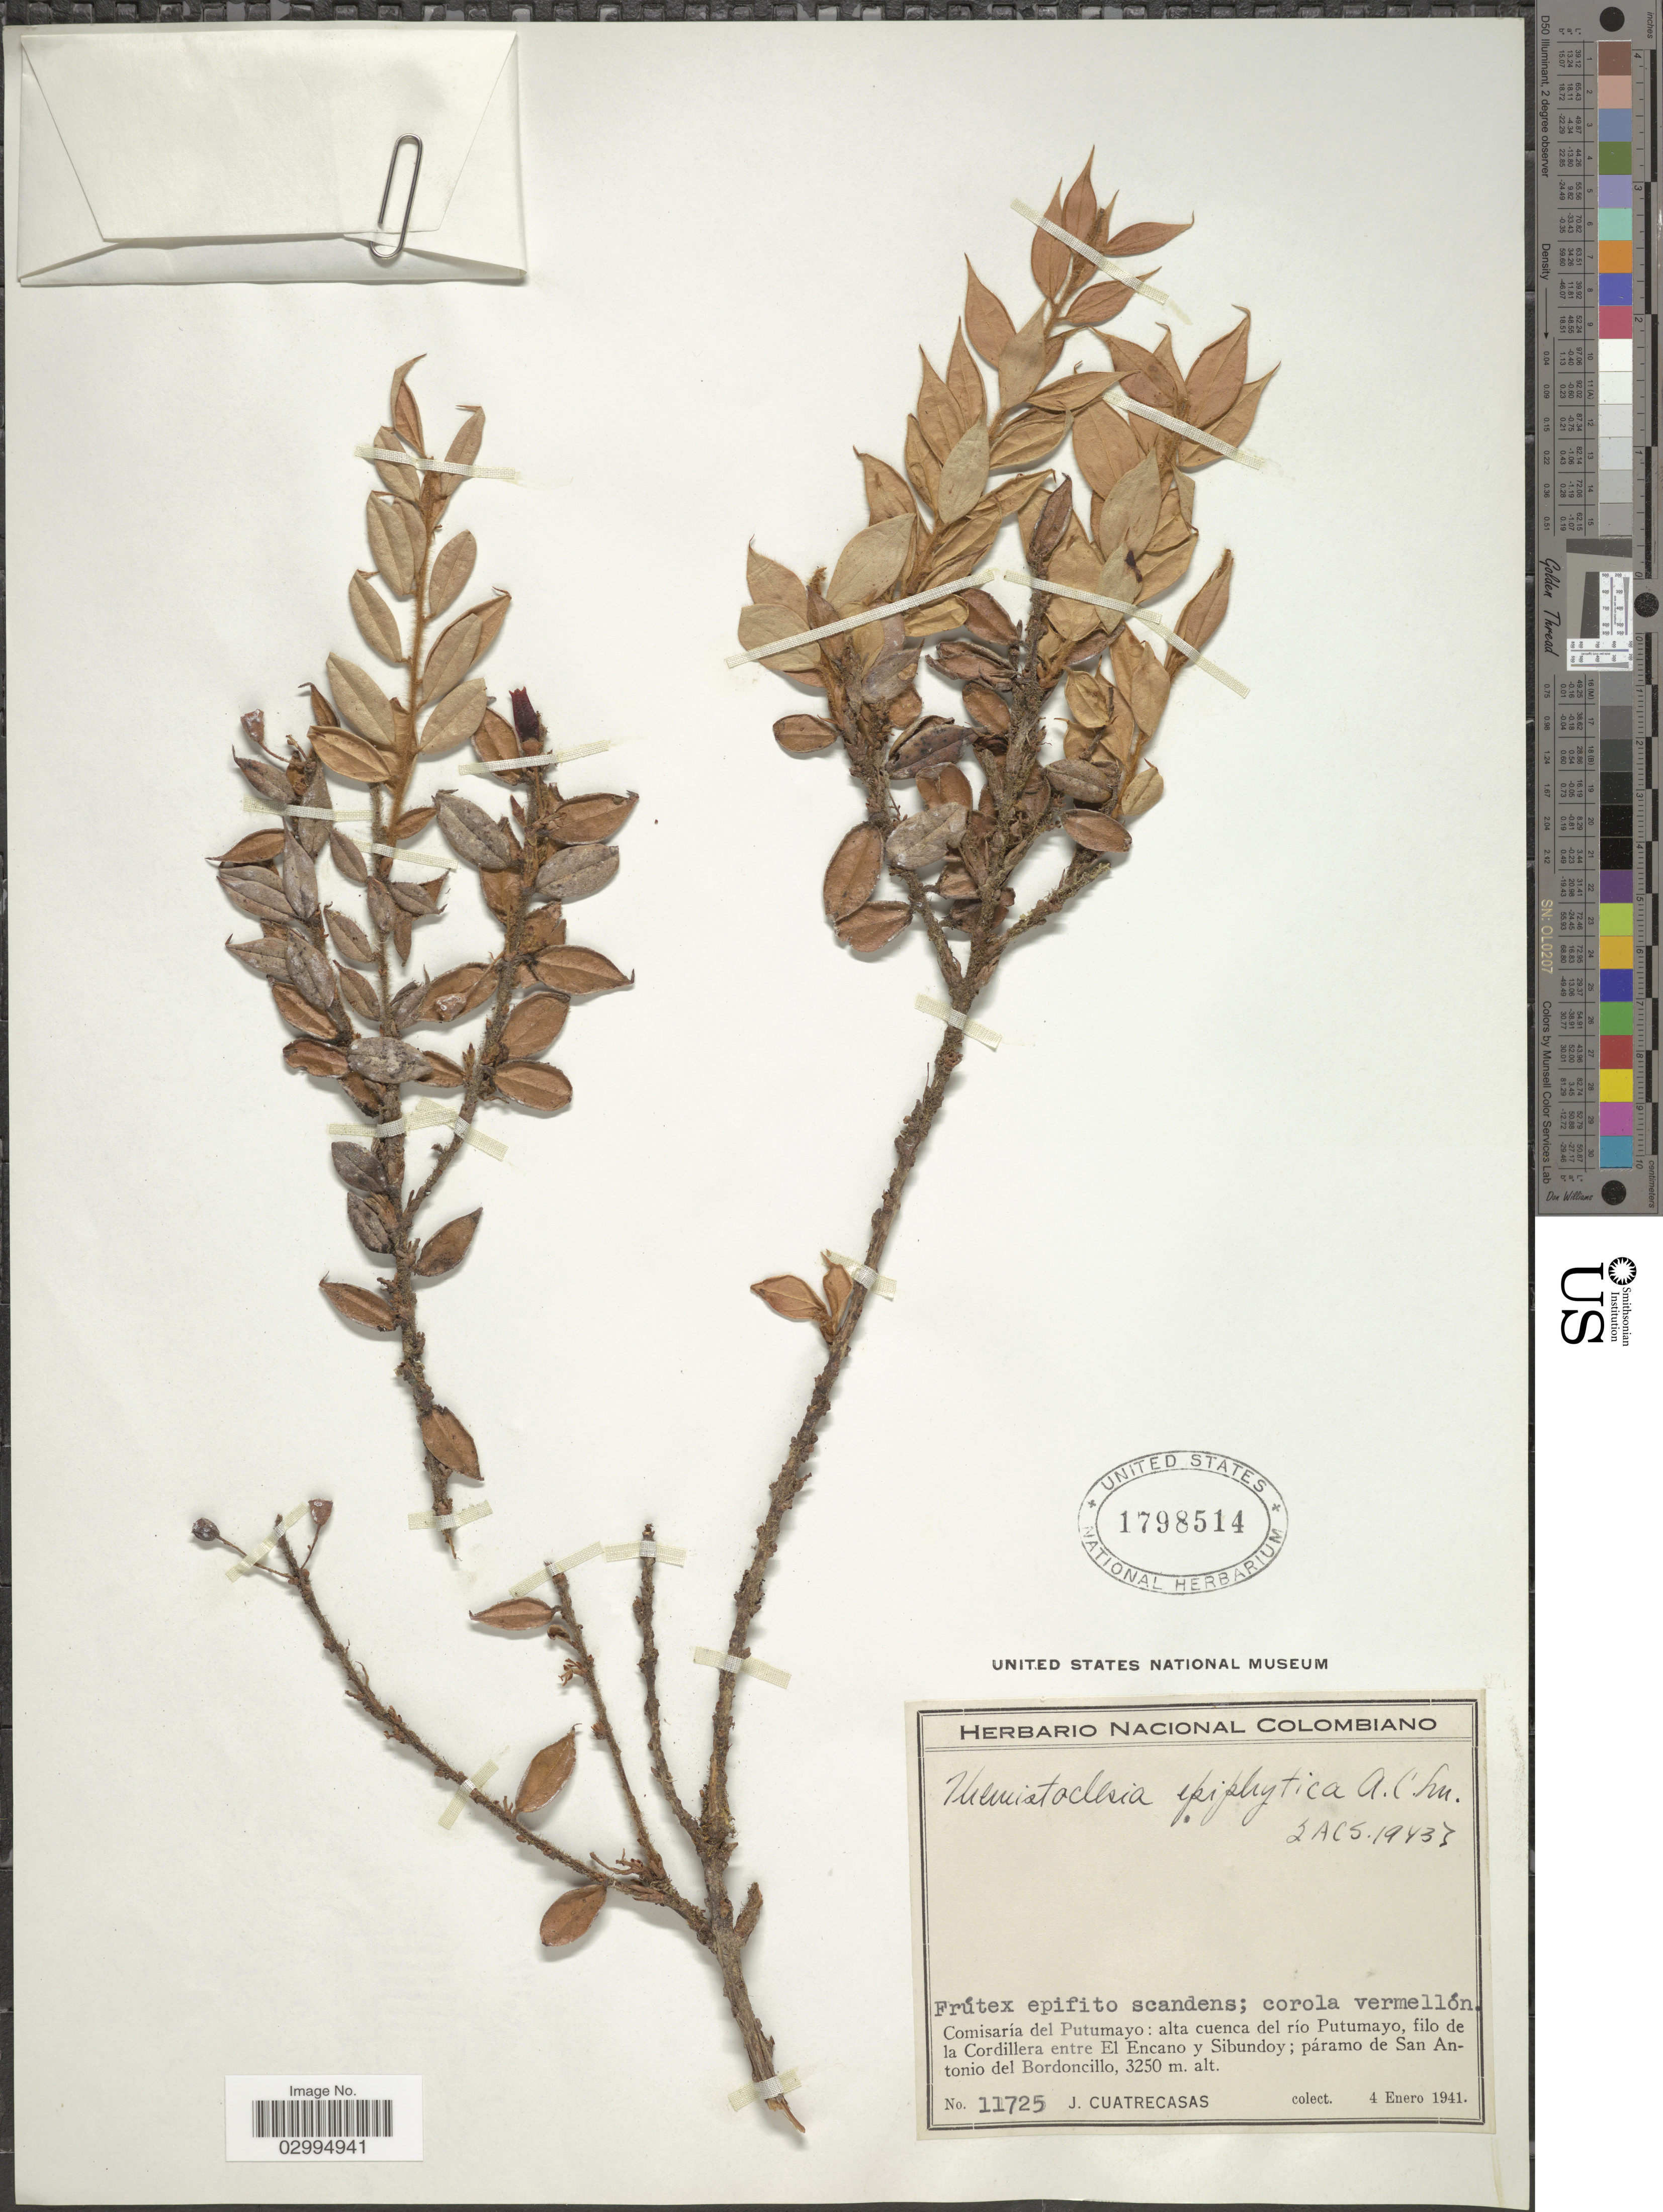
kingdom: Plantae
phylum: Tracheophyta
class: Magnoliopsida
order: Ericales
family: Ericaceae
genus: Themistoclesia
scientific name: Themistoclesia epiphytica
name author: A.C. Sm.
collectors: J. Cuatrecasas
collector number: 11725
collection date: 1941-01-04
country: Colombia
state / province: Putumayo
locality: Comisaría del Putumayo: alta cuenca del río Putumayo, filo de la Cordillera entre El Encano y Sibundoy; páramo de San Antonio del Bordoncillo.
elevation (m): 3250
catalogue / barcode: US 1798514